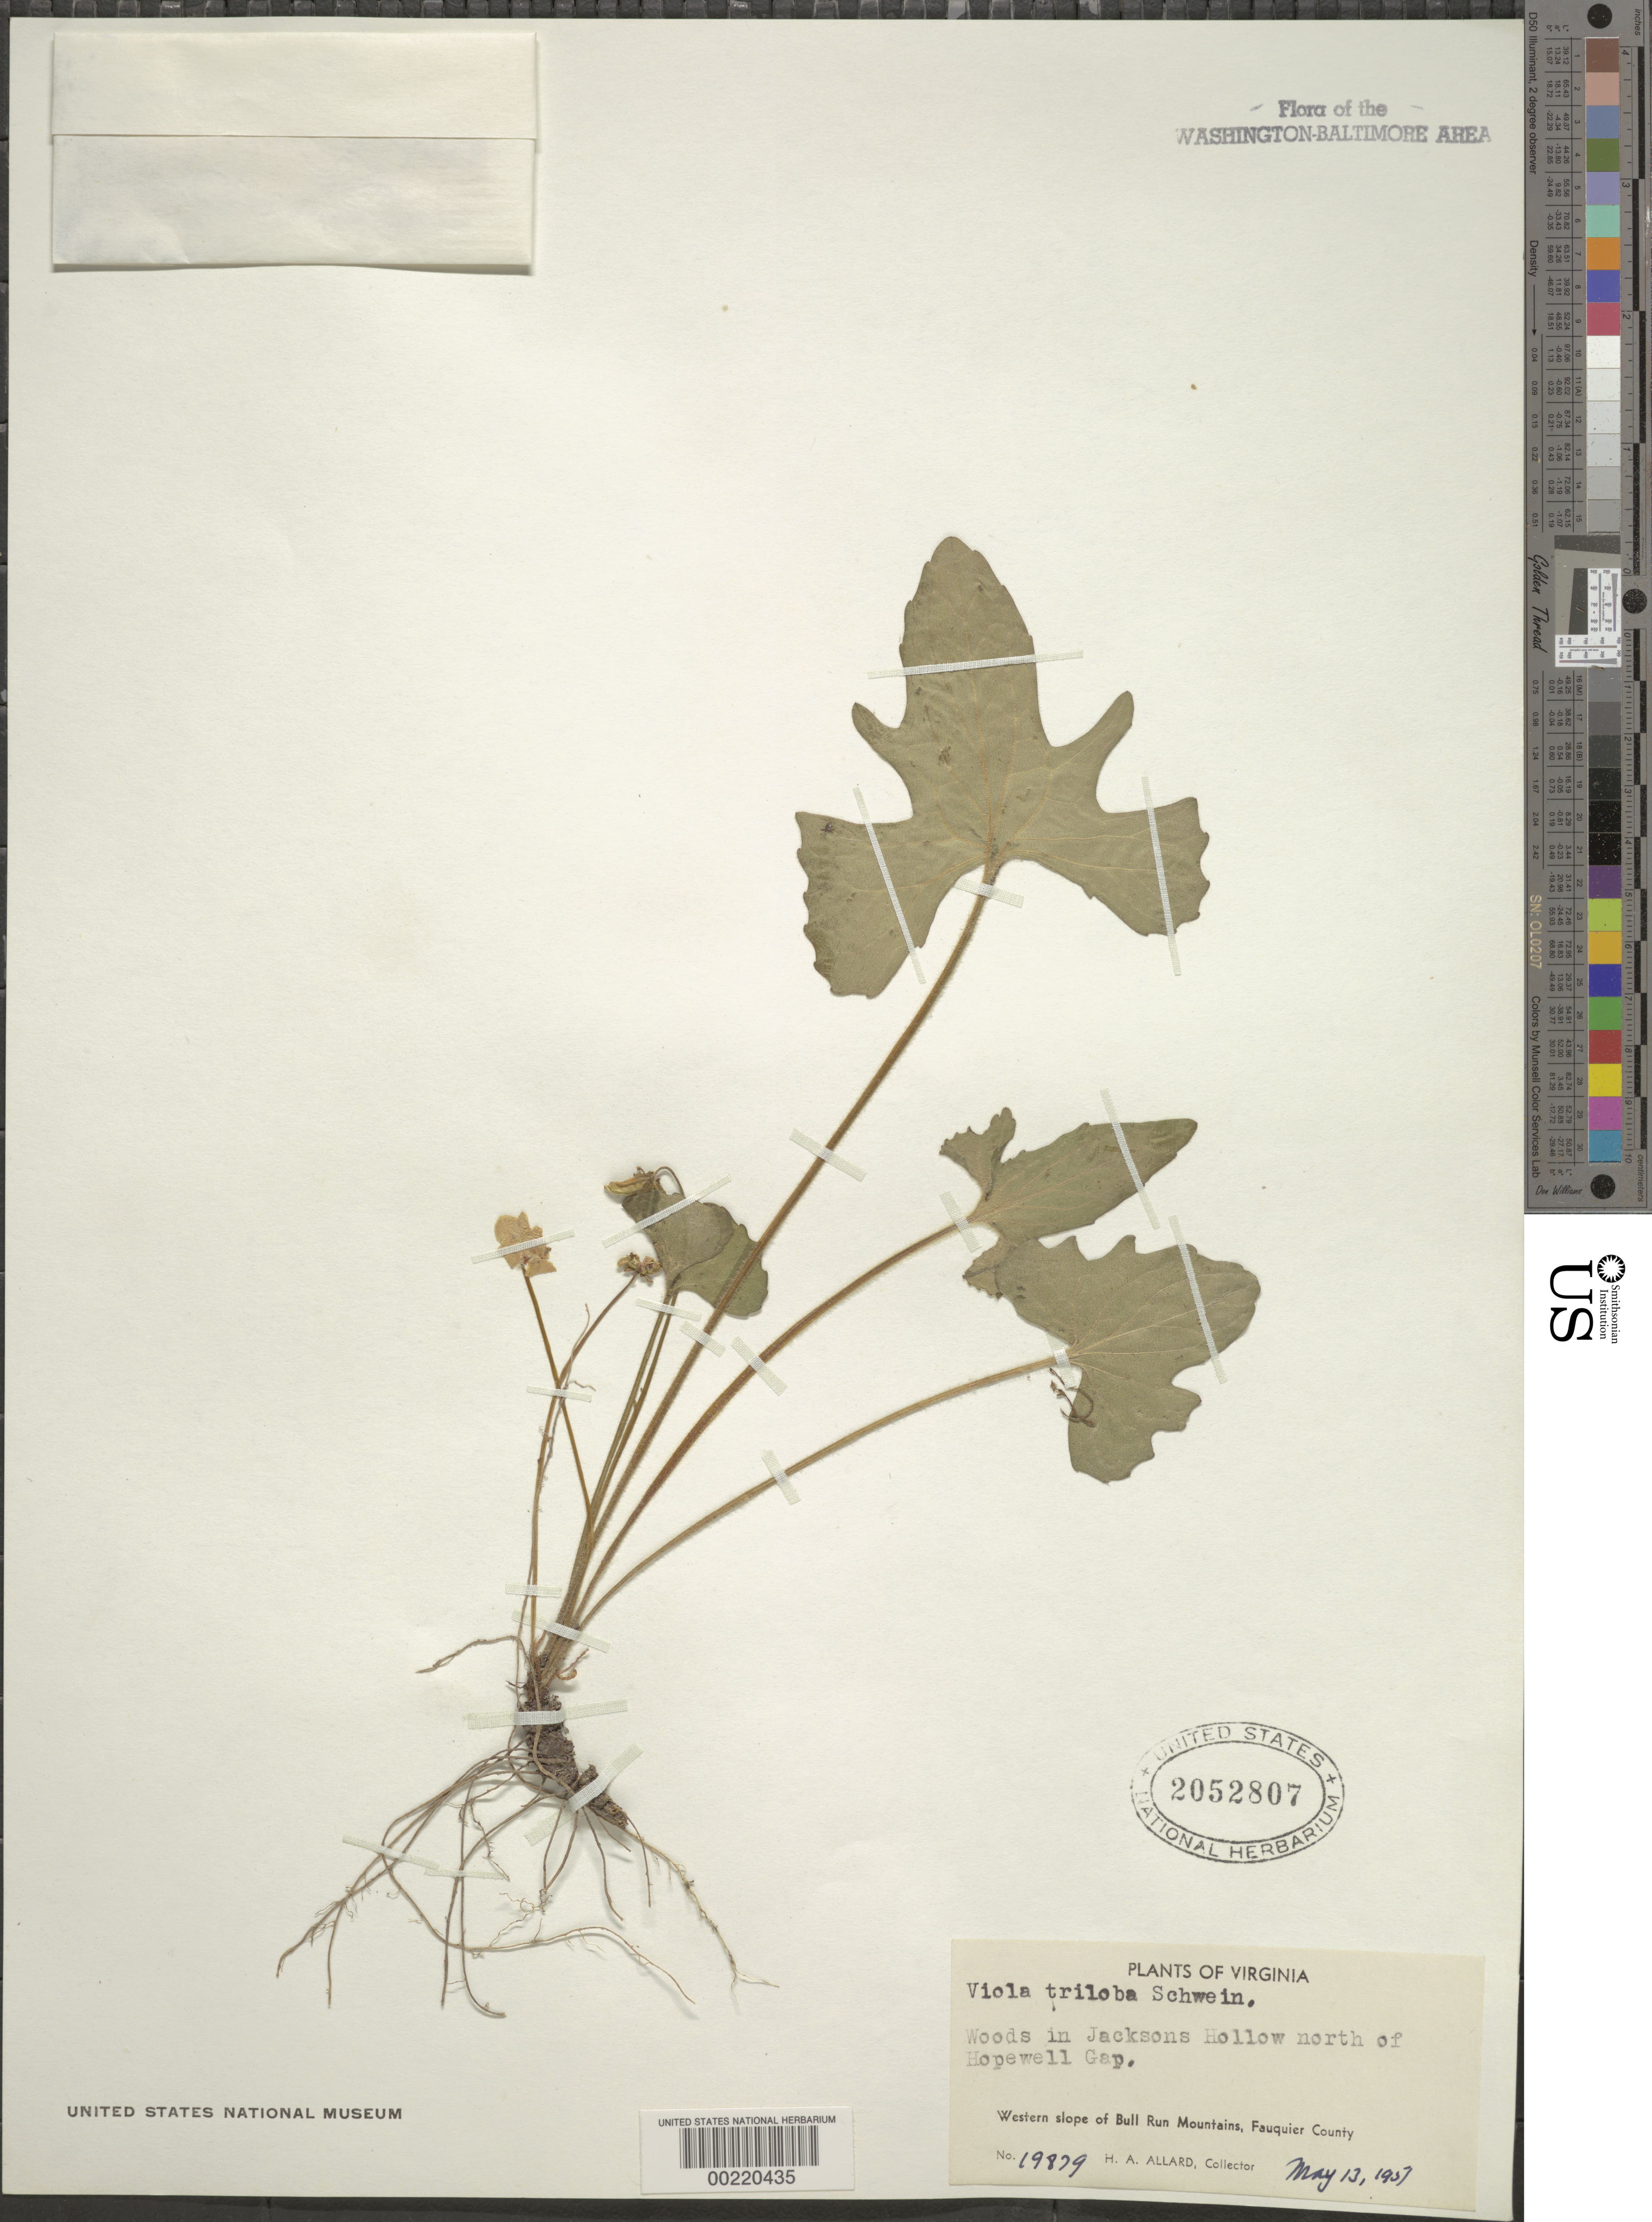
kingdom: Plantae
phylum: Tracheophyta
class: Magnoliopsida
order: Malpighiales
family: Violaceae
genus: Viola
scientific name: Viola palmata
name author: L.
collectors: H. A. Allard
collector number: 19879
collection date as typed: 13 May 1951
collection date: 1951-05-13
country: United States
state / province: Virginia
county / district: Prince William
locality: Jackson Hollow, north of Hopewell Gap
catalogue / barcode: US 2052807